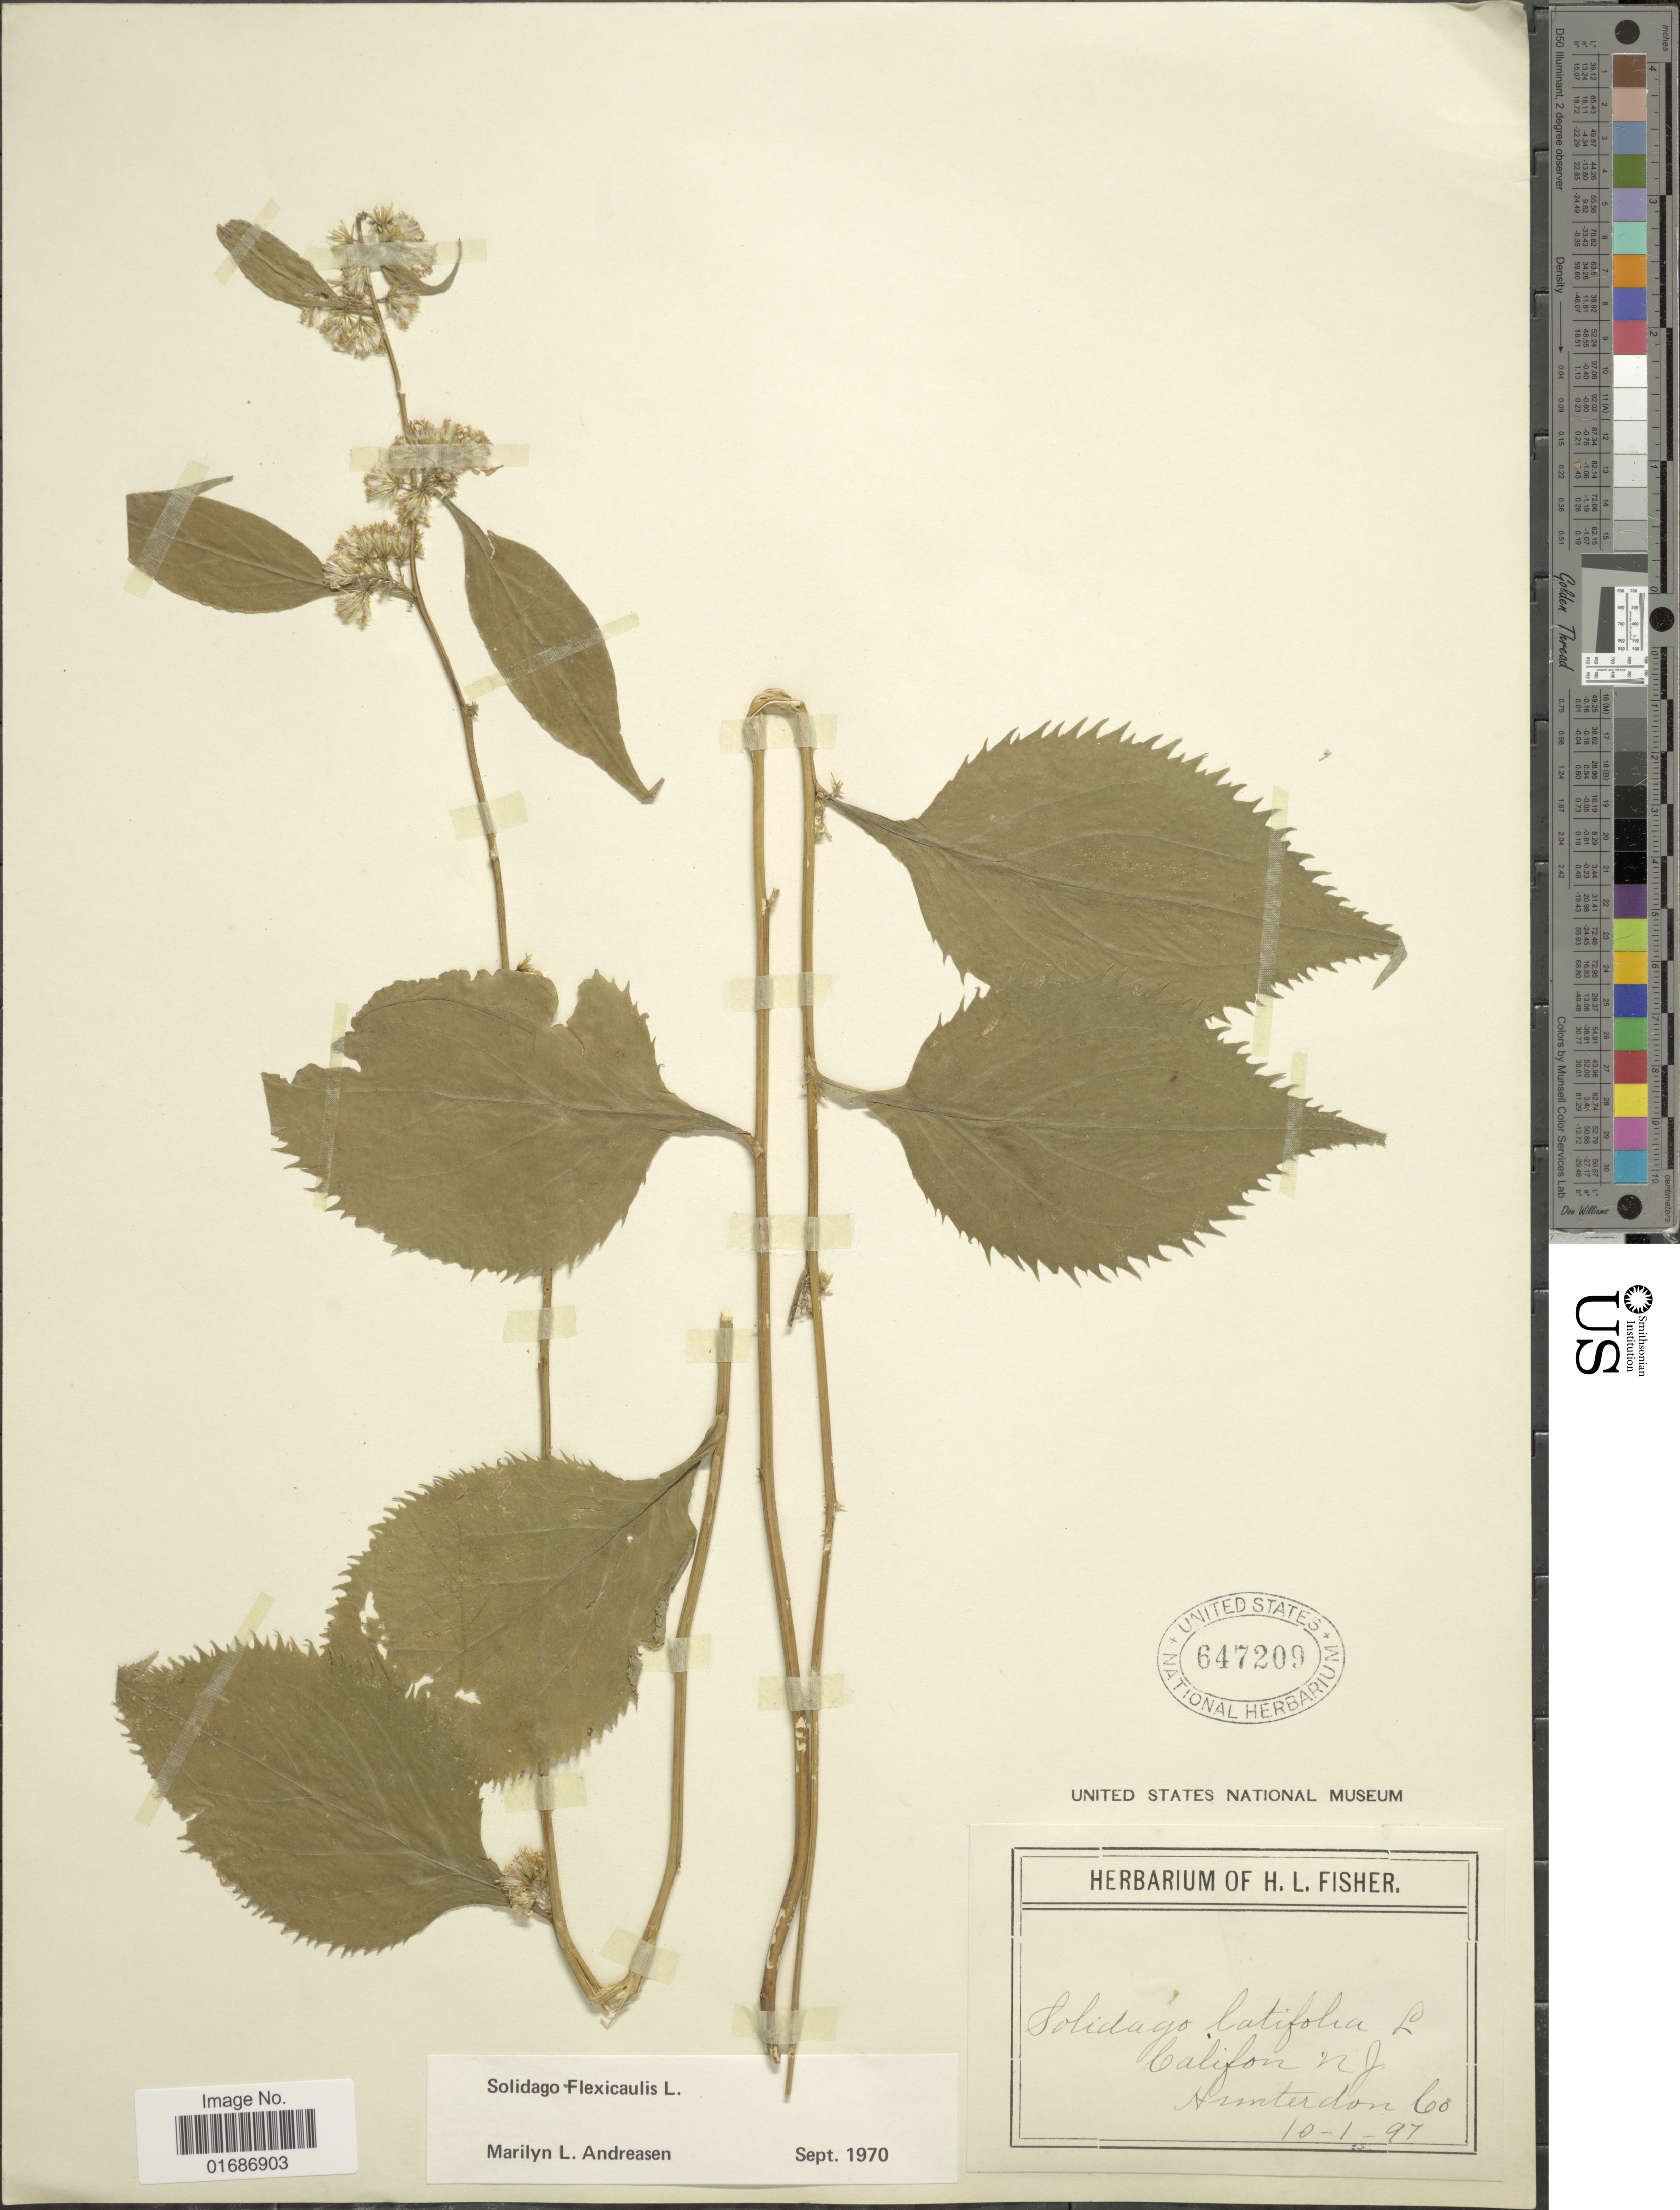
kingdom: Plantae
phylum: Tracheophyta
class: Magnoliopsida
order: Asterales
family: Asteraceae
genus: Solidago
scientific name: Solidago flexicaulis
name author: L.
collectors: ex herb. of H. L. Fisher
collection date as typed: Transcribed d/m/y: 10/1/97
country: United States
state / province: New Jersey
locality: Califon N. J. Hunterdon Co.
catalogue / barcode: US 647209